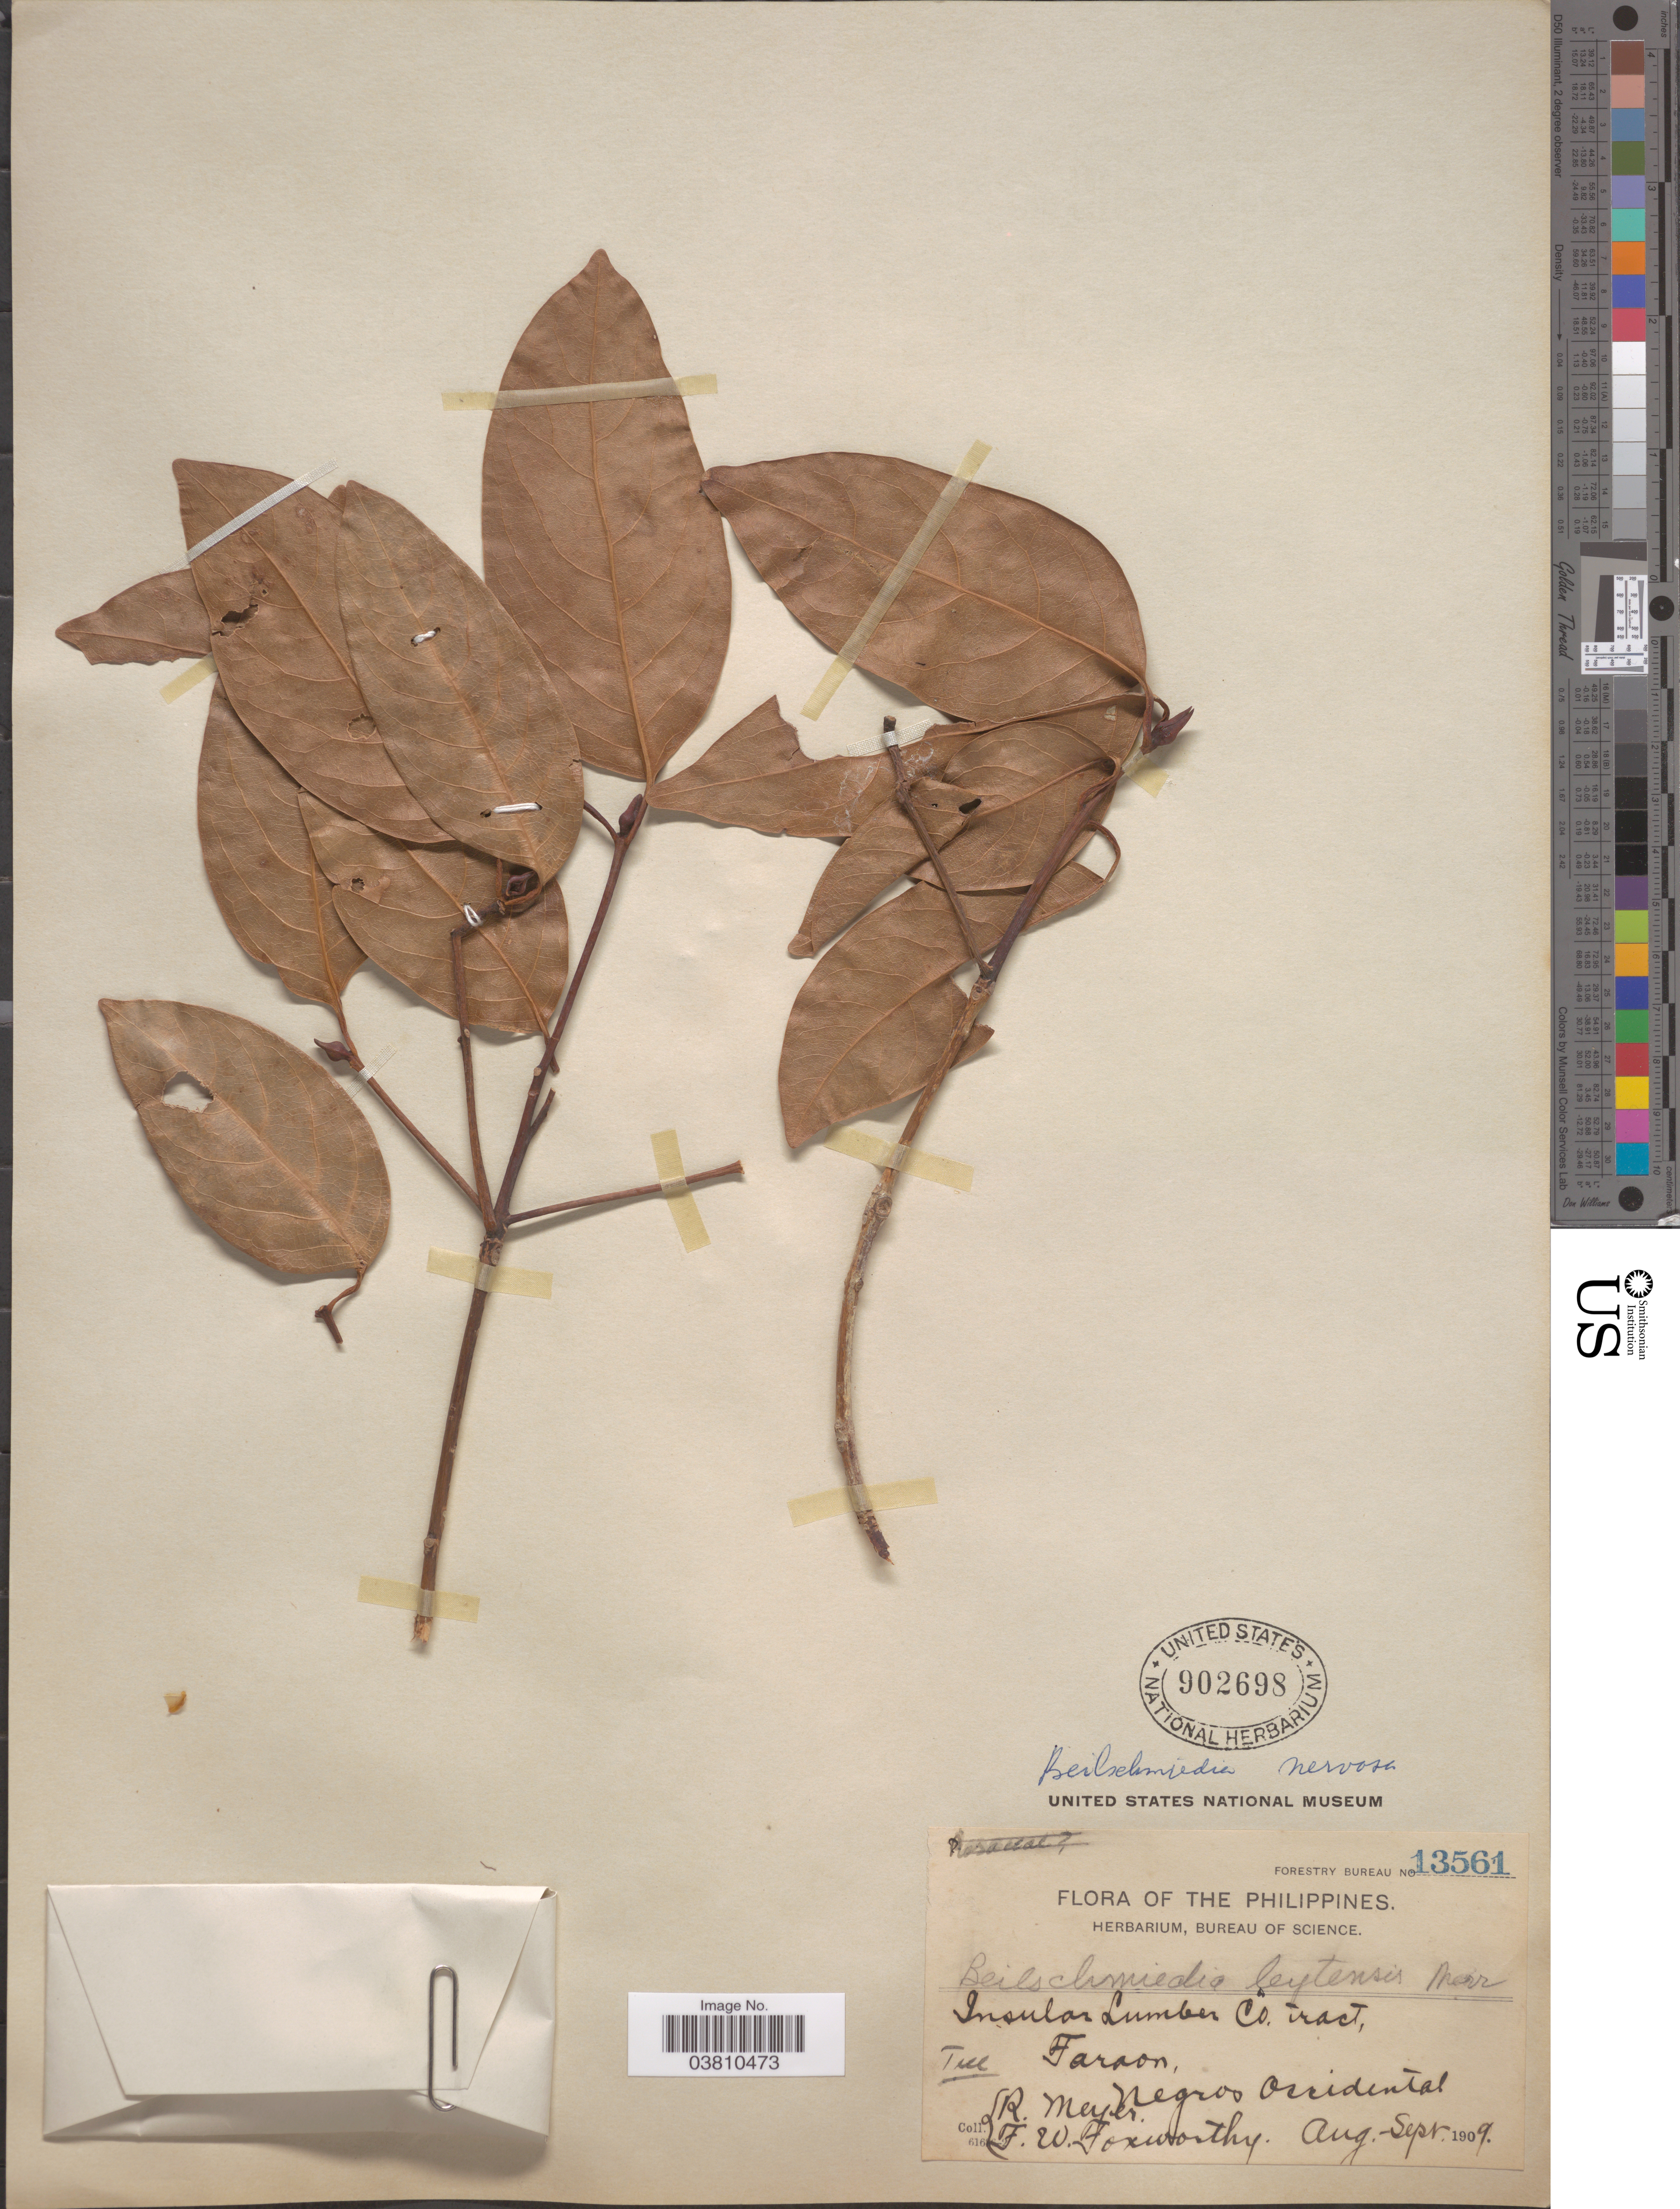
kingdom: Plantae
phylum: Tracheophyta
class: Magnoliopsida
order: Laurales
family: Lauraceae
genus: Beilschmiedia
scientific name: Beilschmiedia nervosa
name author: (Elmer) Merr.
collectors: R. Meyer & F. W. Foxworthy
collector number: Forestry Bureau 13561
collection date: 1909-08/1909-09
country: Philippines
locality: Insular Lumber Co. tract, Faraon, Negros Occidental.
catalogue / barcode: US 902698